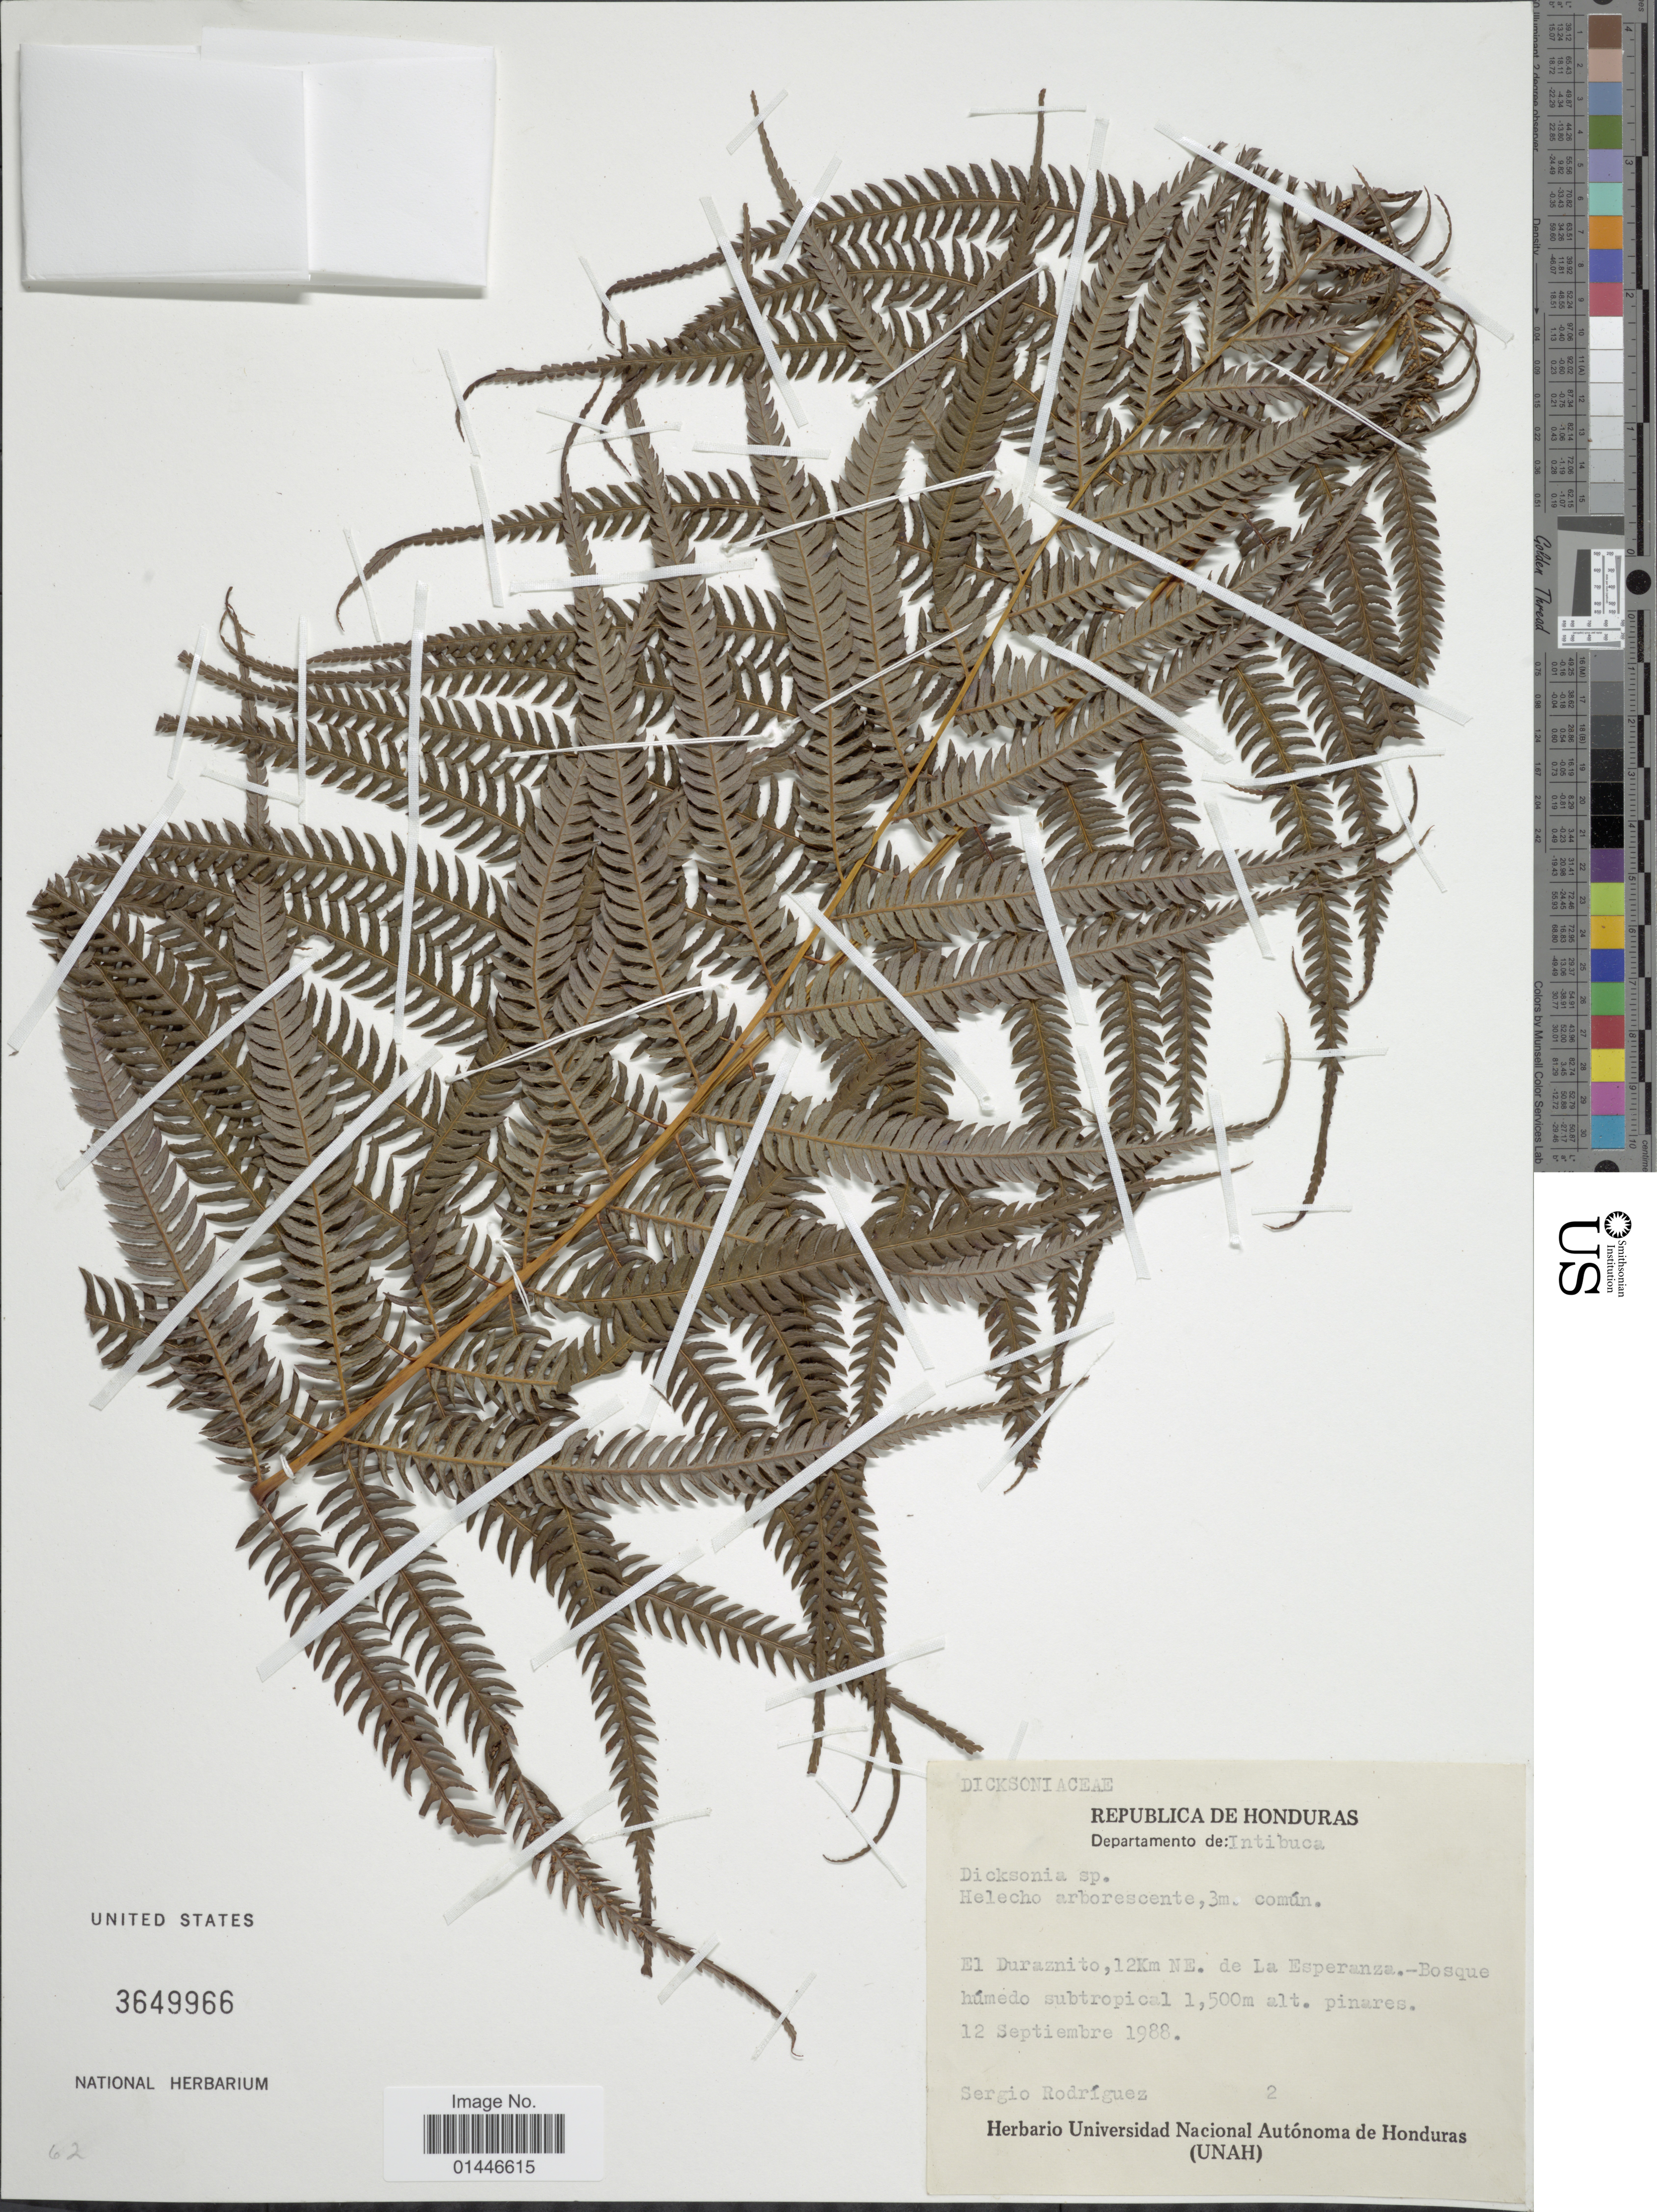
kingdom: Plantae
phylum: Tracheophyta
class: Polypodiopsida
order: Cyatheales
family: Dicksoniaceae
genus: Dicksonia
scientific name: Dicksonia gigantea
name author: H. Karst.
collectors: S. Rodriguez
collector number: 2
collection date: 1988-09-12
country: Honduras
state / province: Intibuca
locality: El Duraznito, 12 km NE. de La Esperanza-Bosque humedo subtropical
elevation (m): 1500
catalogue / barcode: US 3649966